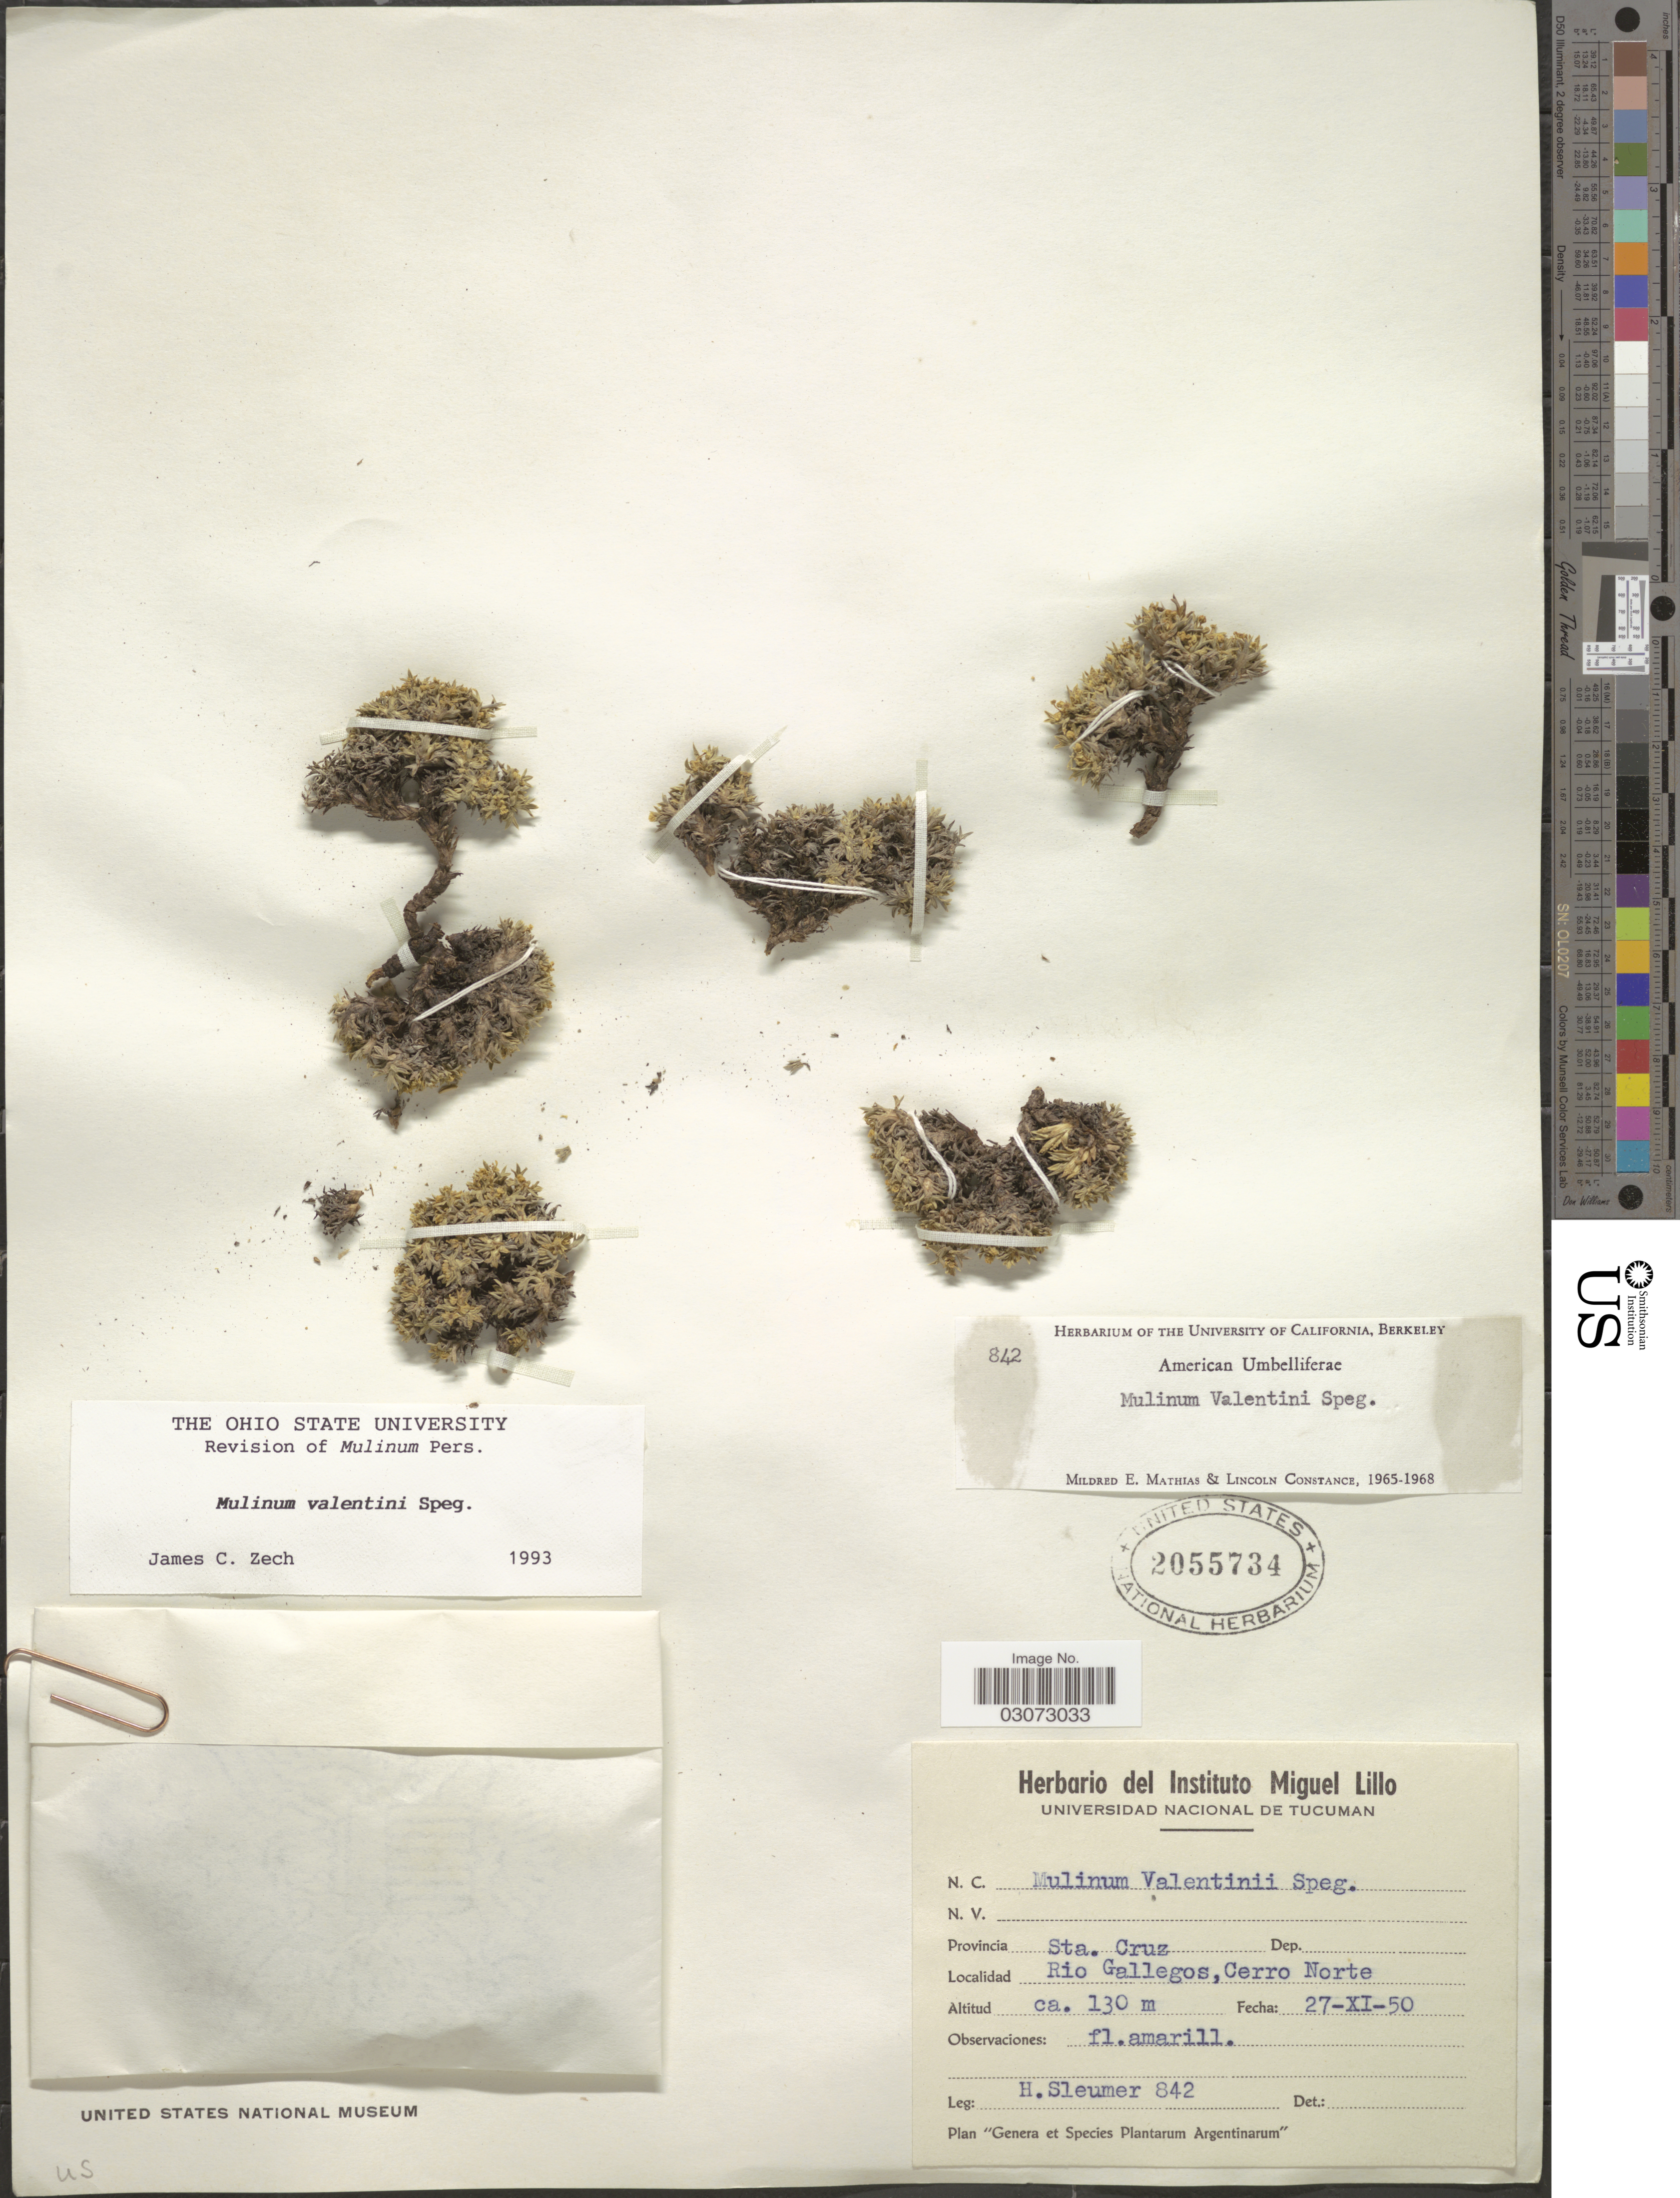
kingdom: Plantae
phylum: Tracheophyta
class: Magnoliopsida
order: Apiales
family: Apiaceae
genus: Mulinum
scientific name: Mulinum valentini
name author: Speg.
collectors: H. O. Sleumer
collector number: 842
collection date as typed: Transcribed d/m/y: 27/11/50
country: Argentina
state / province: Santa Cruz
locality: Provincia Sta. Cruz. Rio Gallegos, Cerro Norte.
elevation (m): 130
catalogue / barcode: US 2055734